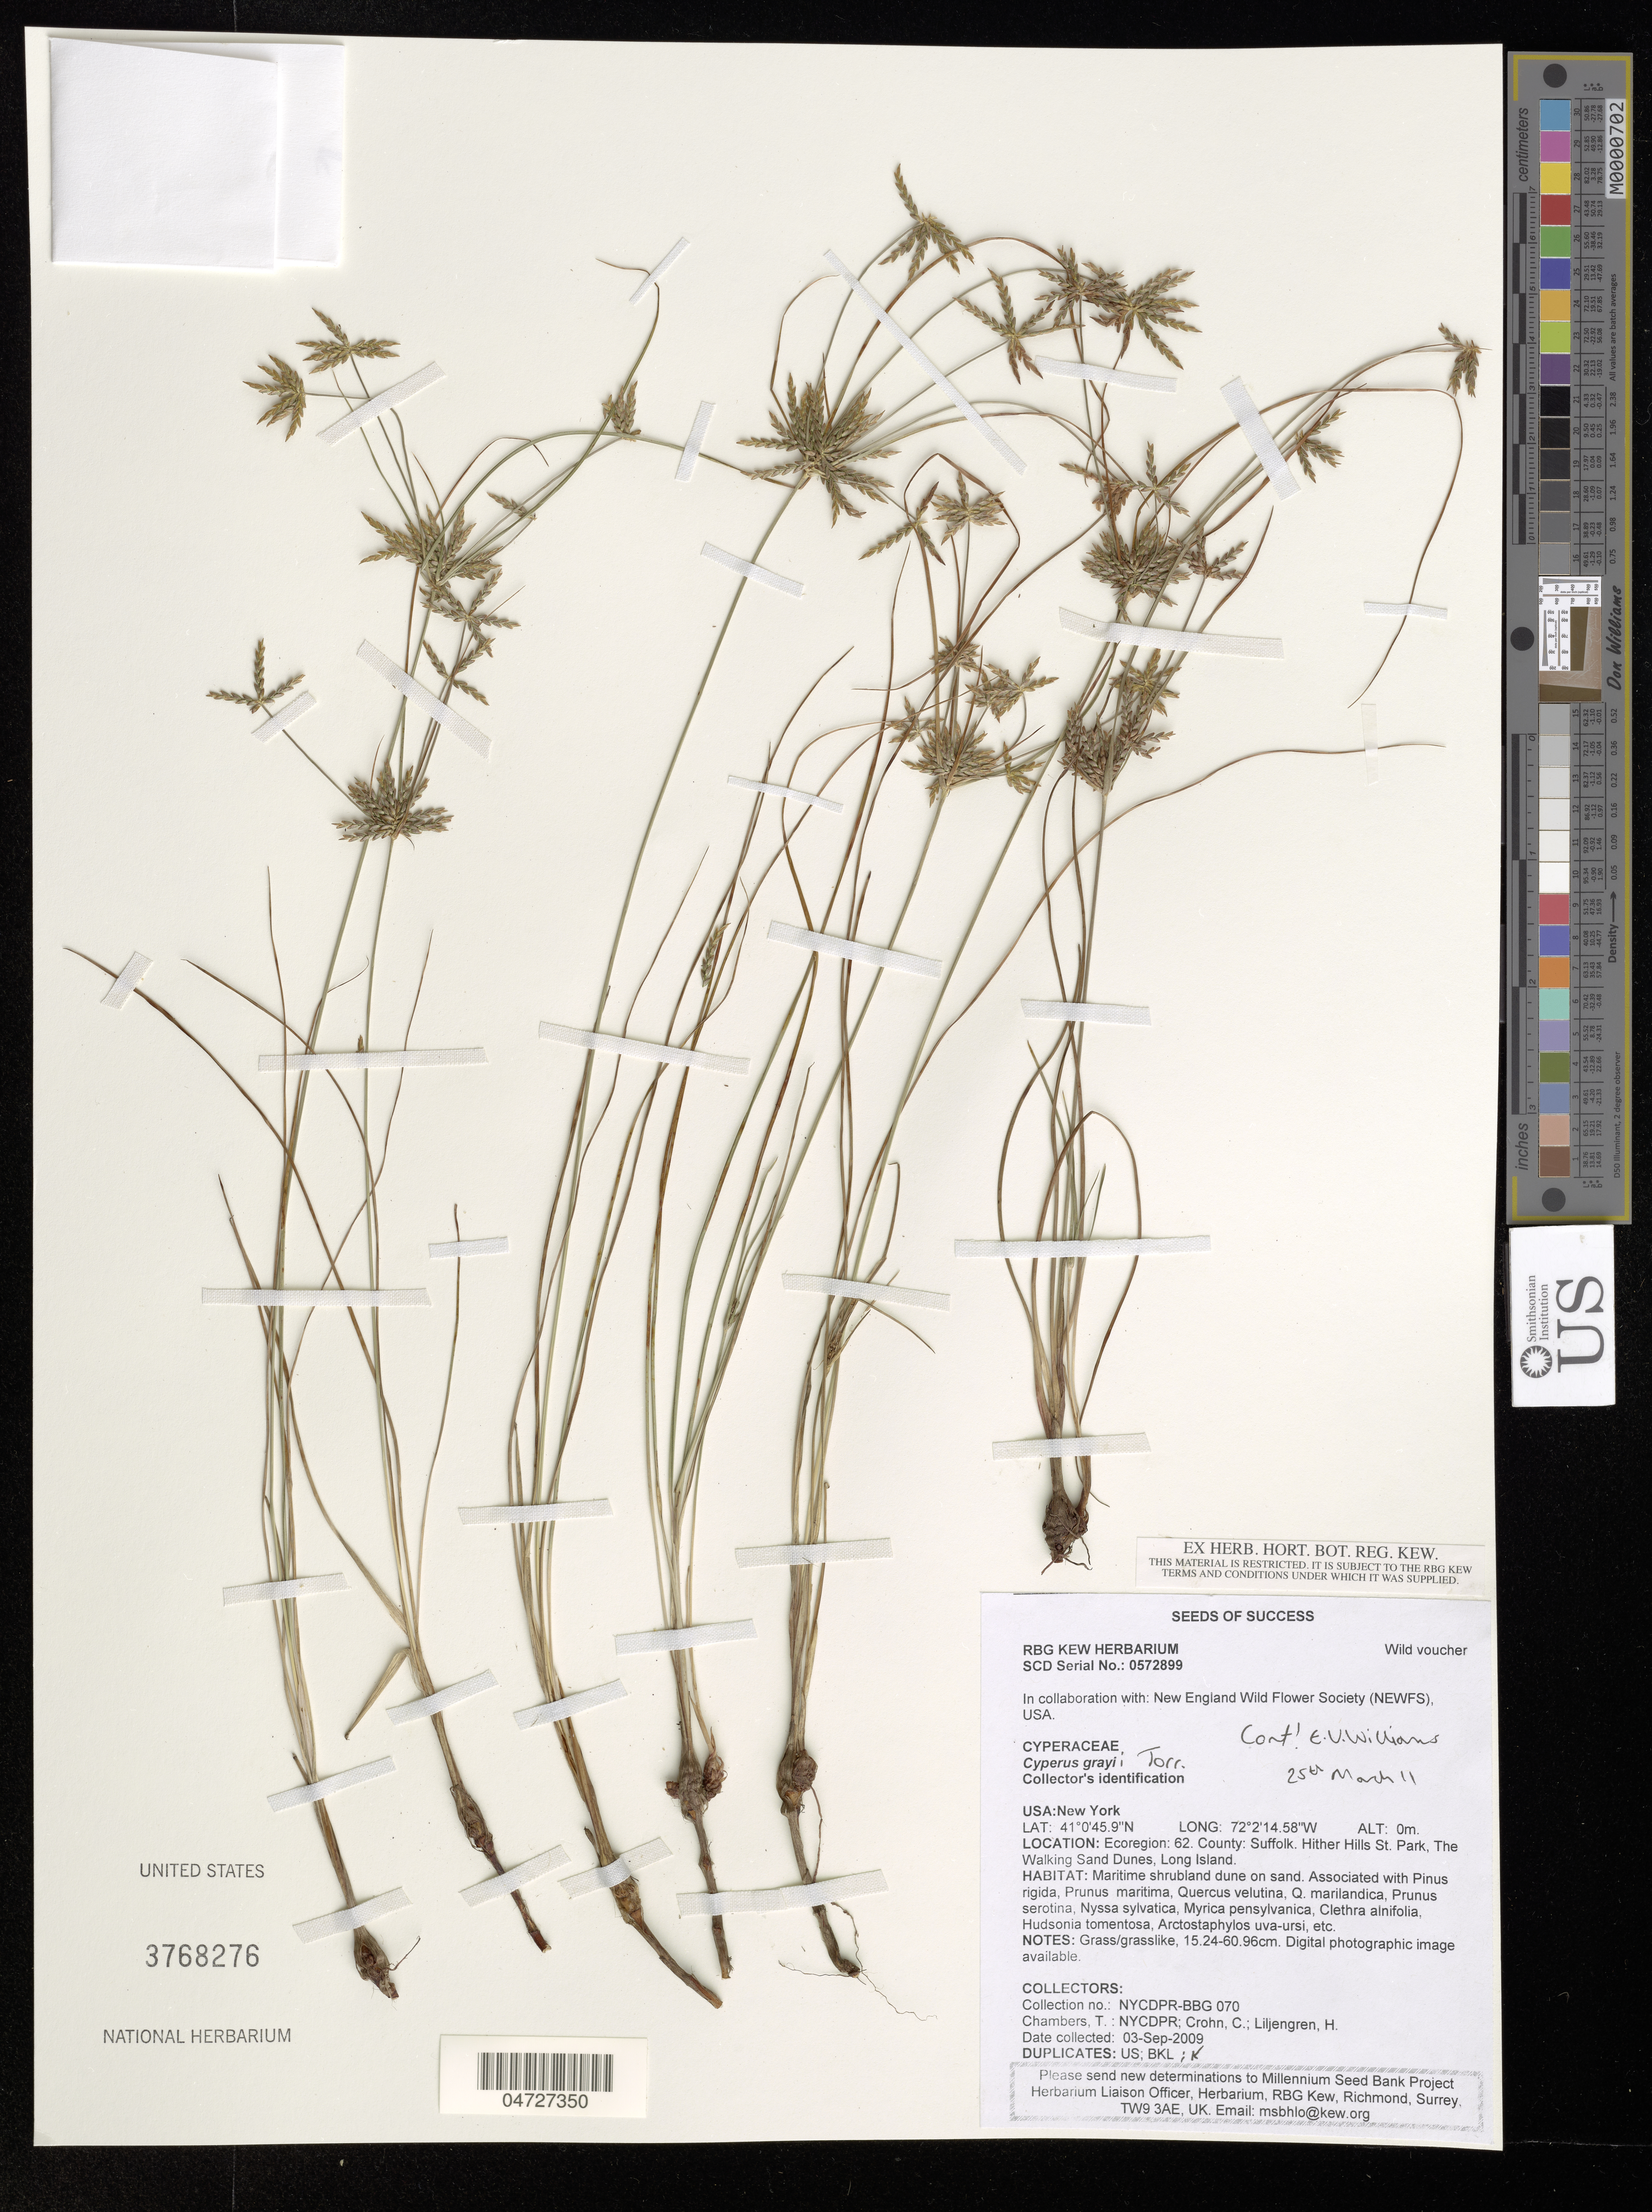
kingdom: Plantae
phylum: Tracheophyta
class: Liliopsida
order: Poales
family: Cyperaceae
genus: Cyperus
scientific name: Cyperus grayi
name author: Torr.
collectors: T. Chambers, C. Crohn & H. Liljengren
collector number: NYCDPR-BBG 070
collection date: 2009-09-03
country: United States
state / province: New York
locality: Ecoregion: 62. County: Suffolk. Hither Hills St. Park, The Walking Sand Dunes, Long Island.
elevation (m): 0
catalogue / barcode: US 3768276